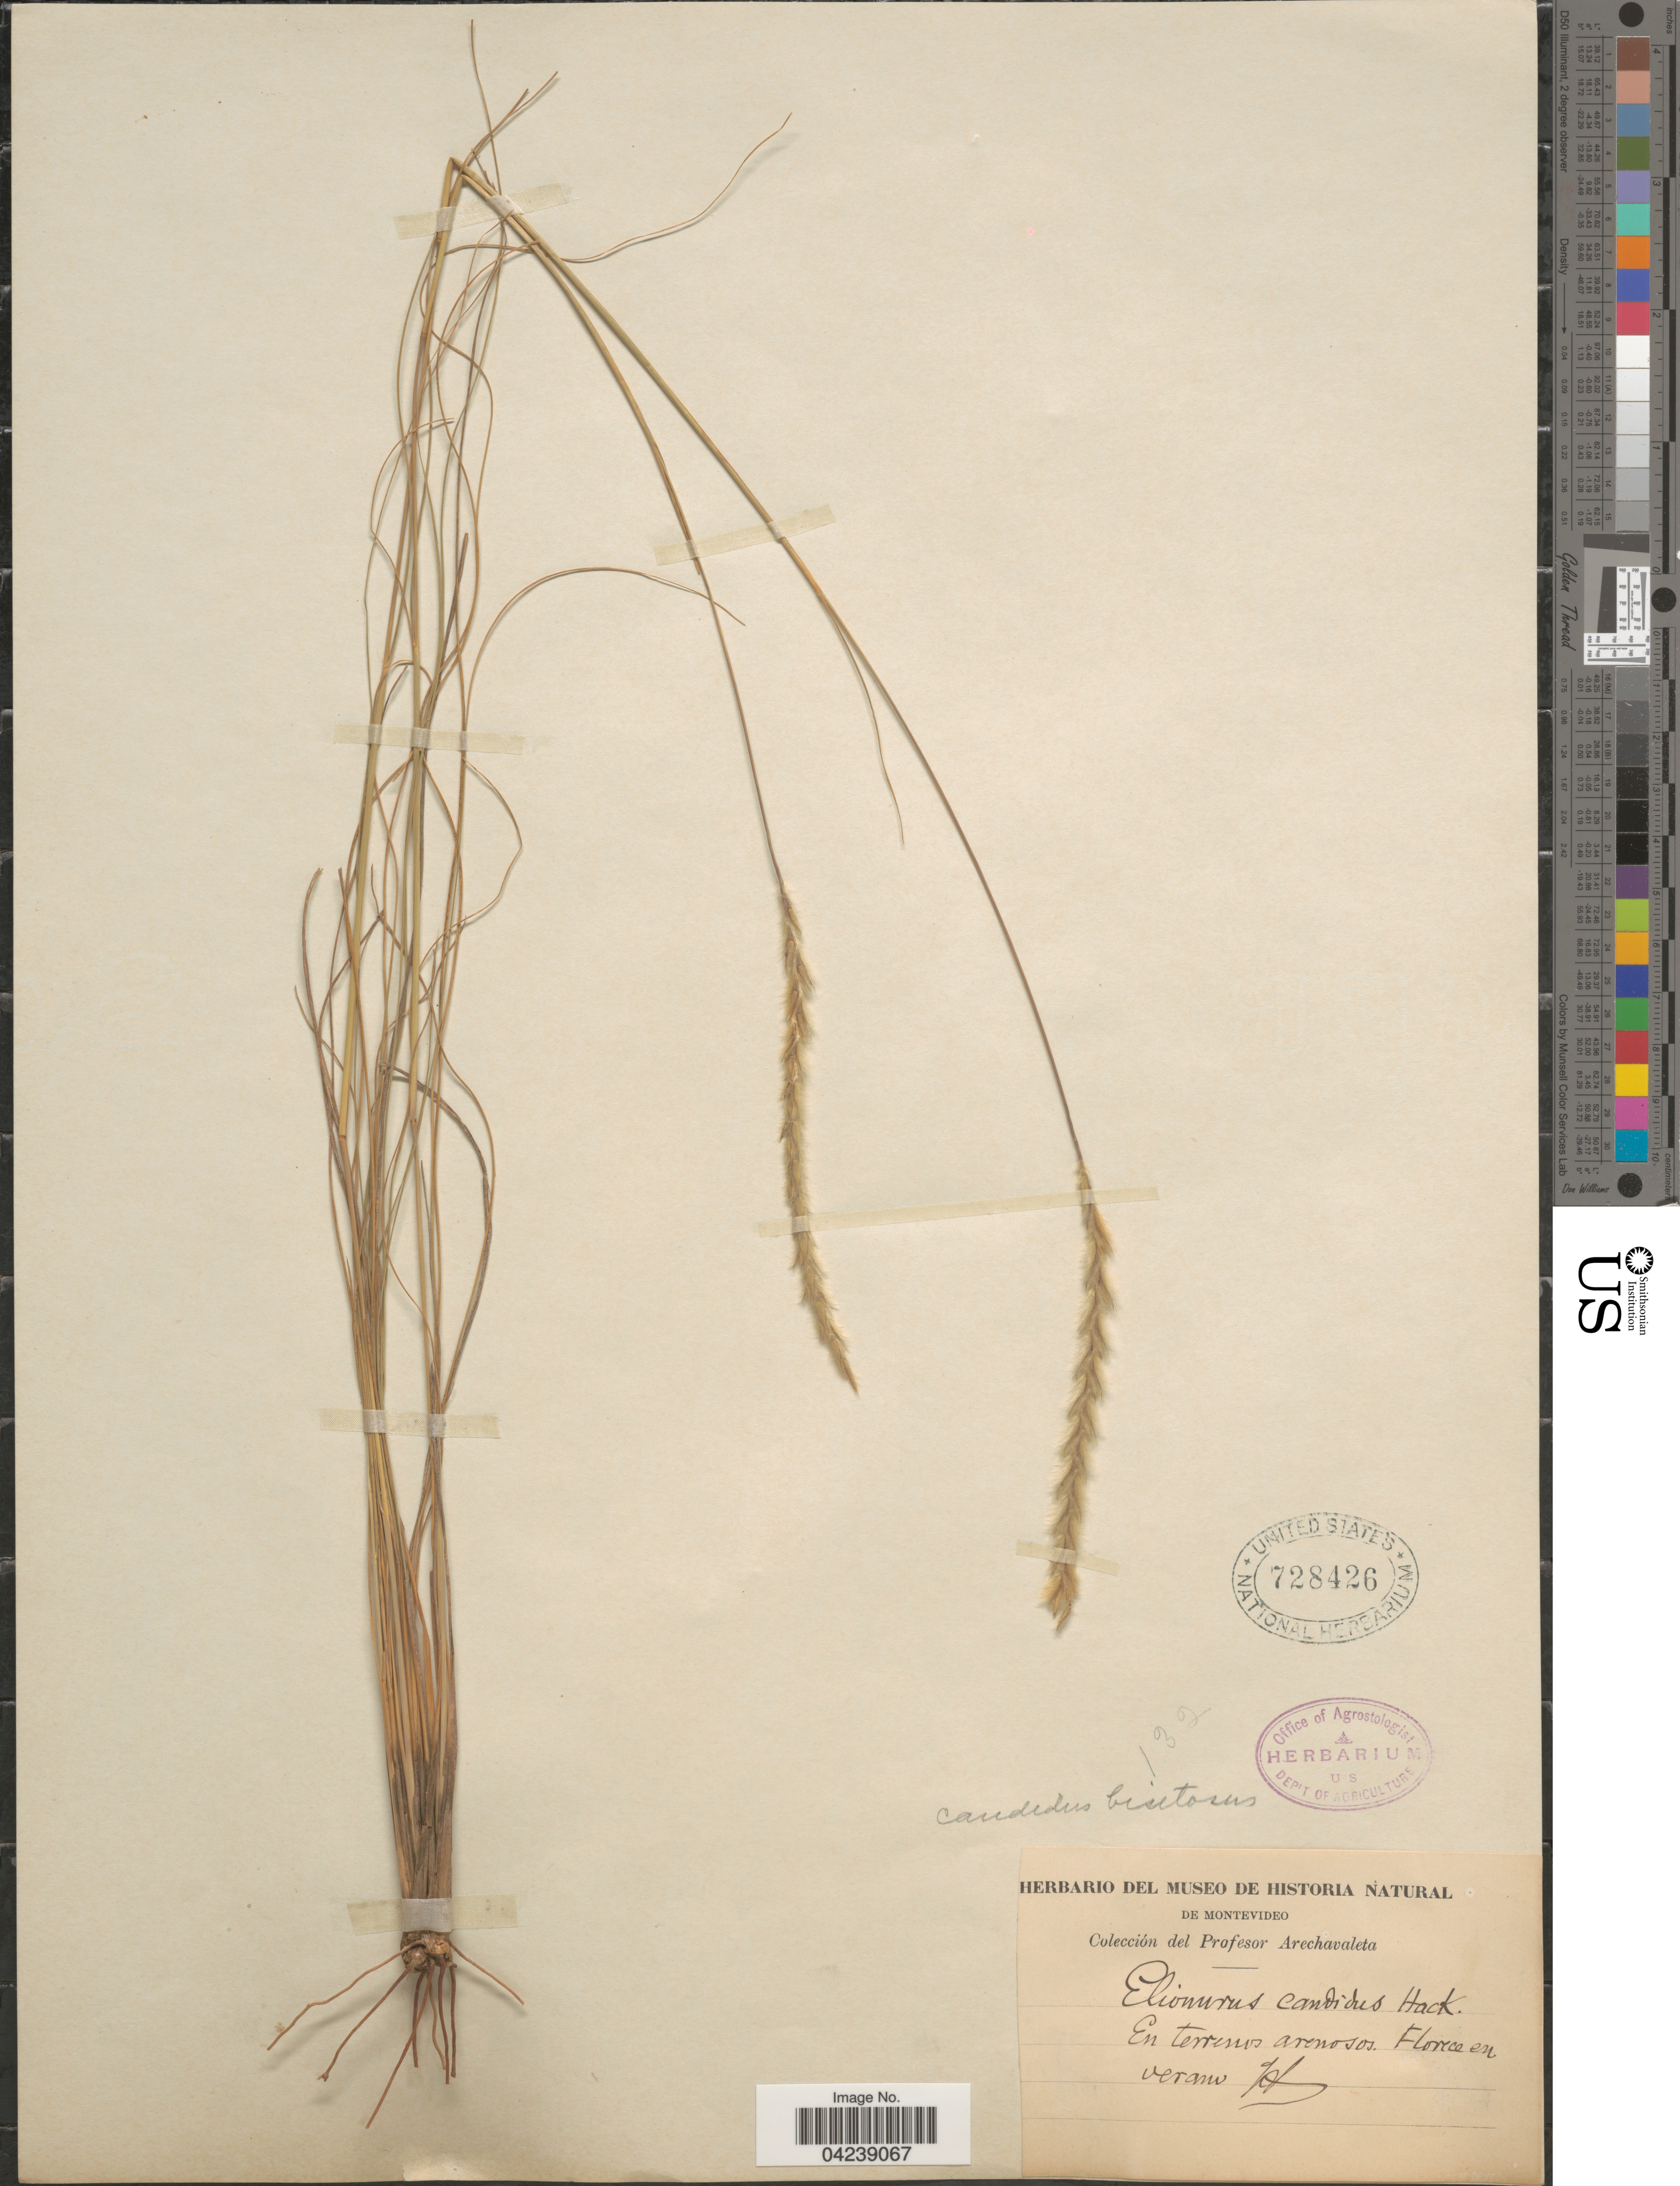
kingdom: Plantae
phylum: Tracheophyta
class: Liliopsida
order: Poales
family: Poaceae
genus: Elionurus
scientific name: Elionurus muticus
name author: (Spreng.) Kuntze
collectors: Arechavaleta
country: Uruguay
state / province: Montevideo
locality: En terrenos arenosos Florece en verano.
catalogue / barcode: US 728426